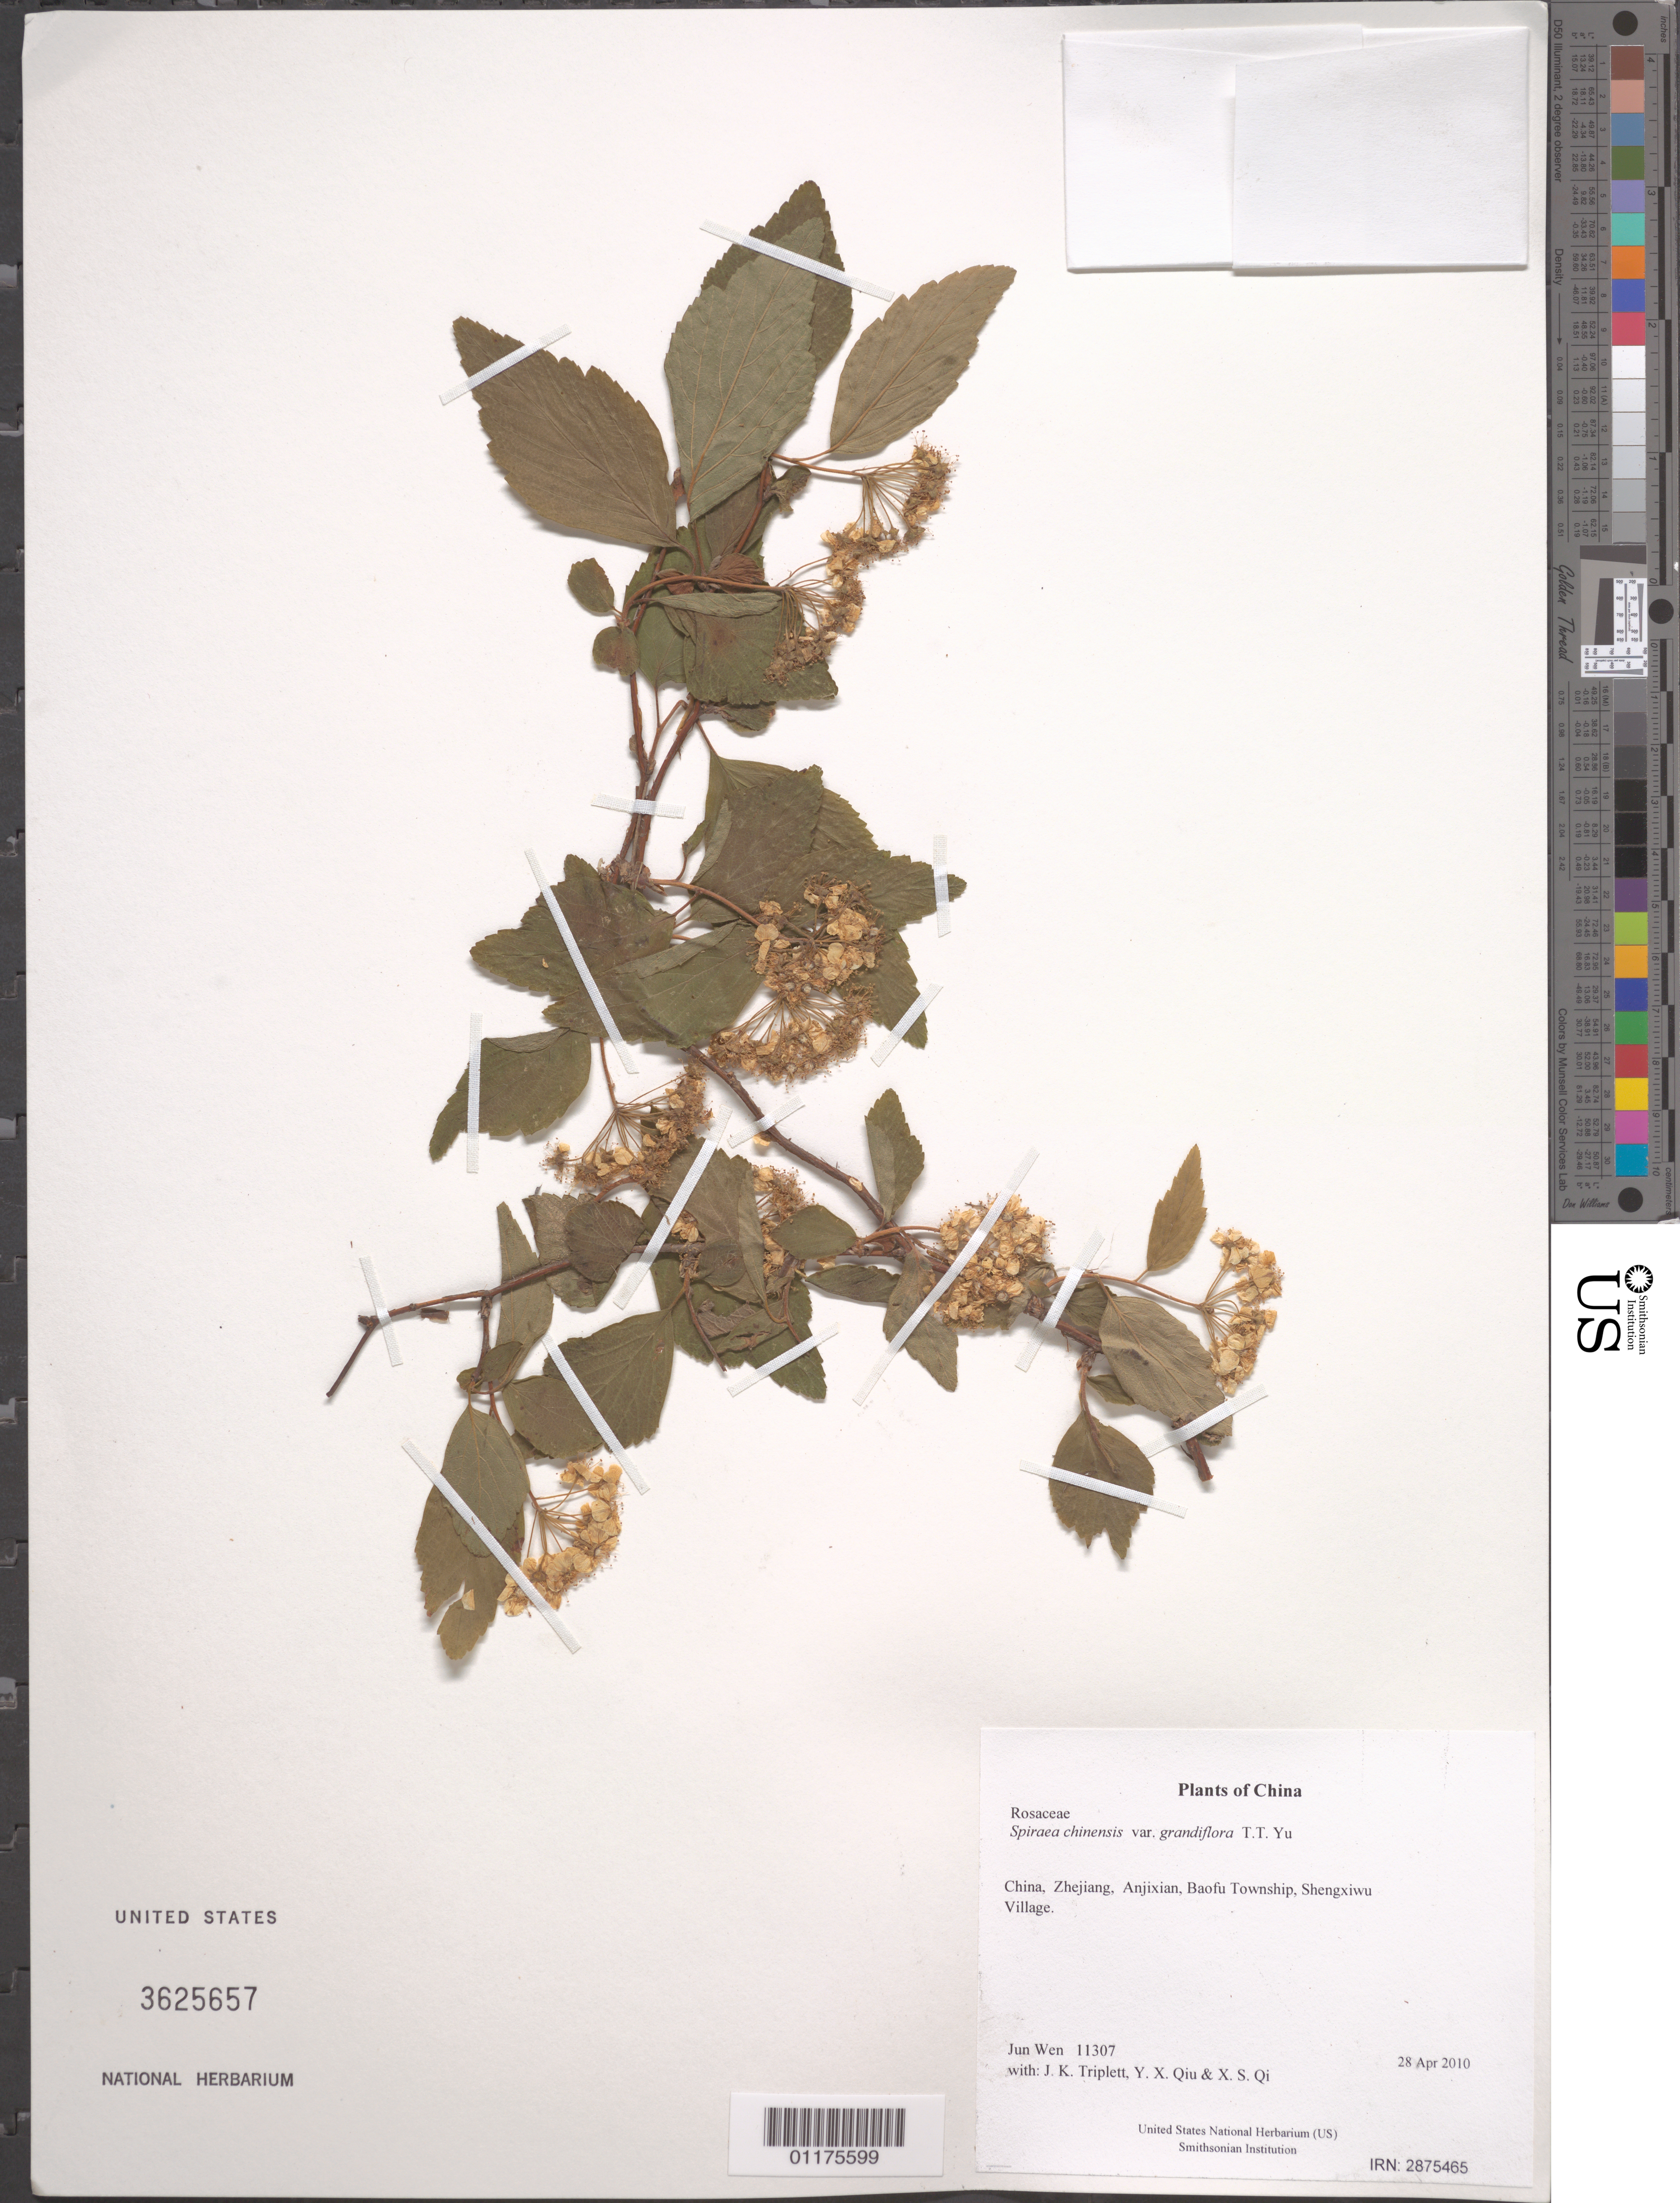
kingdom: Plantae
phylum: Tracheophyta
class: Magnoliopsida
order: Rosales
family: Rosaceae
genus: Spiraea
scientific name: Spiraea chinensis var. grandiflora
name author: T.T. Yu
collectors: J. Wen, J. K. Triplett, Y. X. Qiu & X. S. Qi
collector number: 11307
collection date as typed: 28 Apr 2010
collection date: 2010-04-28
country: China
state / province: Zhejiang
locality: Anjixian, Baofu Township, Shengxiwu Village.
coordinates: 30 23.976 N, 119 26.441 E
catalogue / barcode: US 3625657